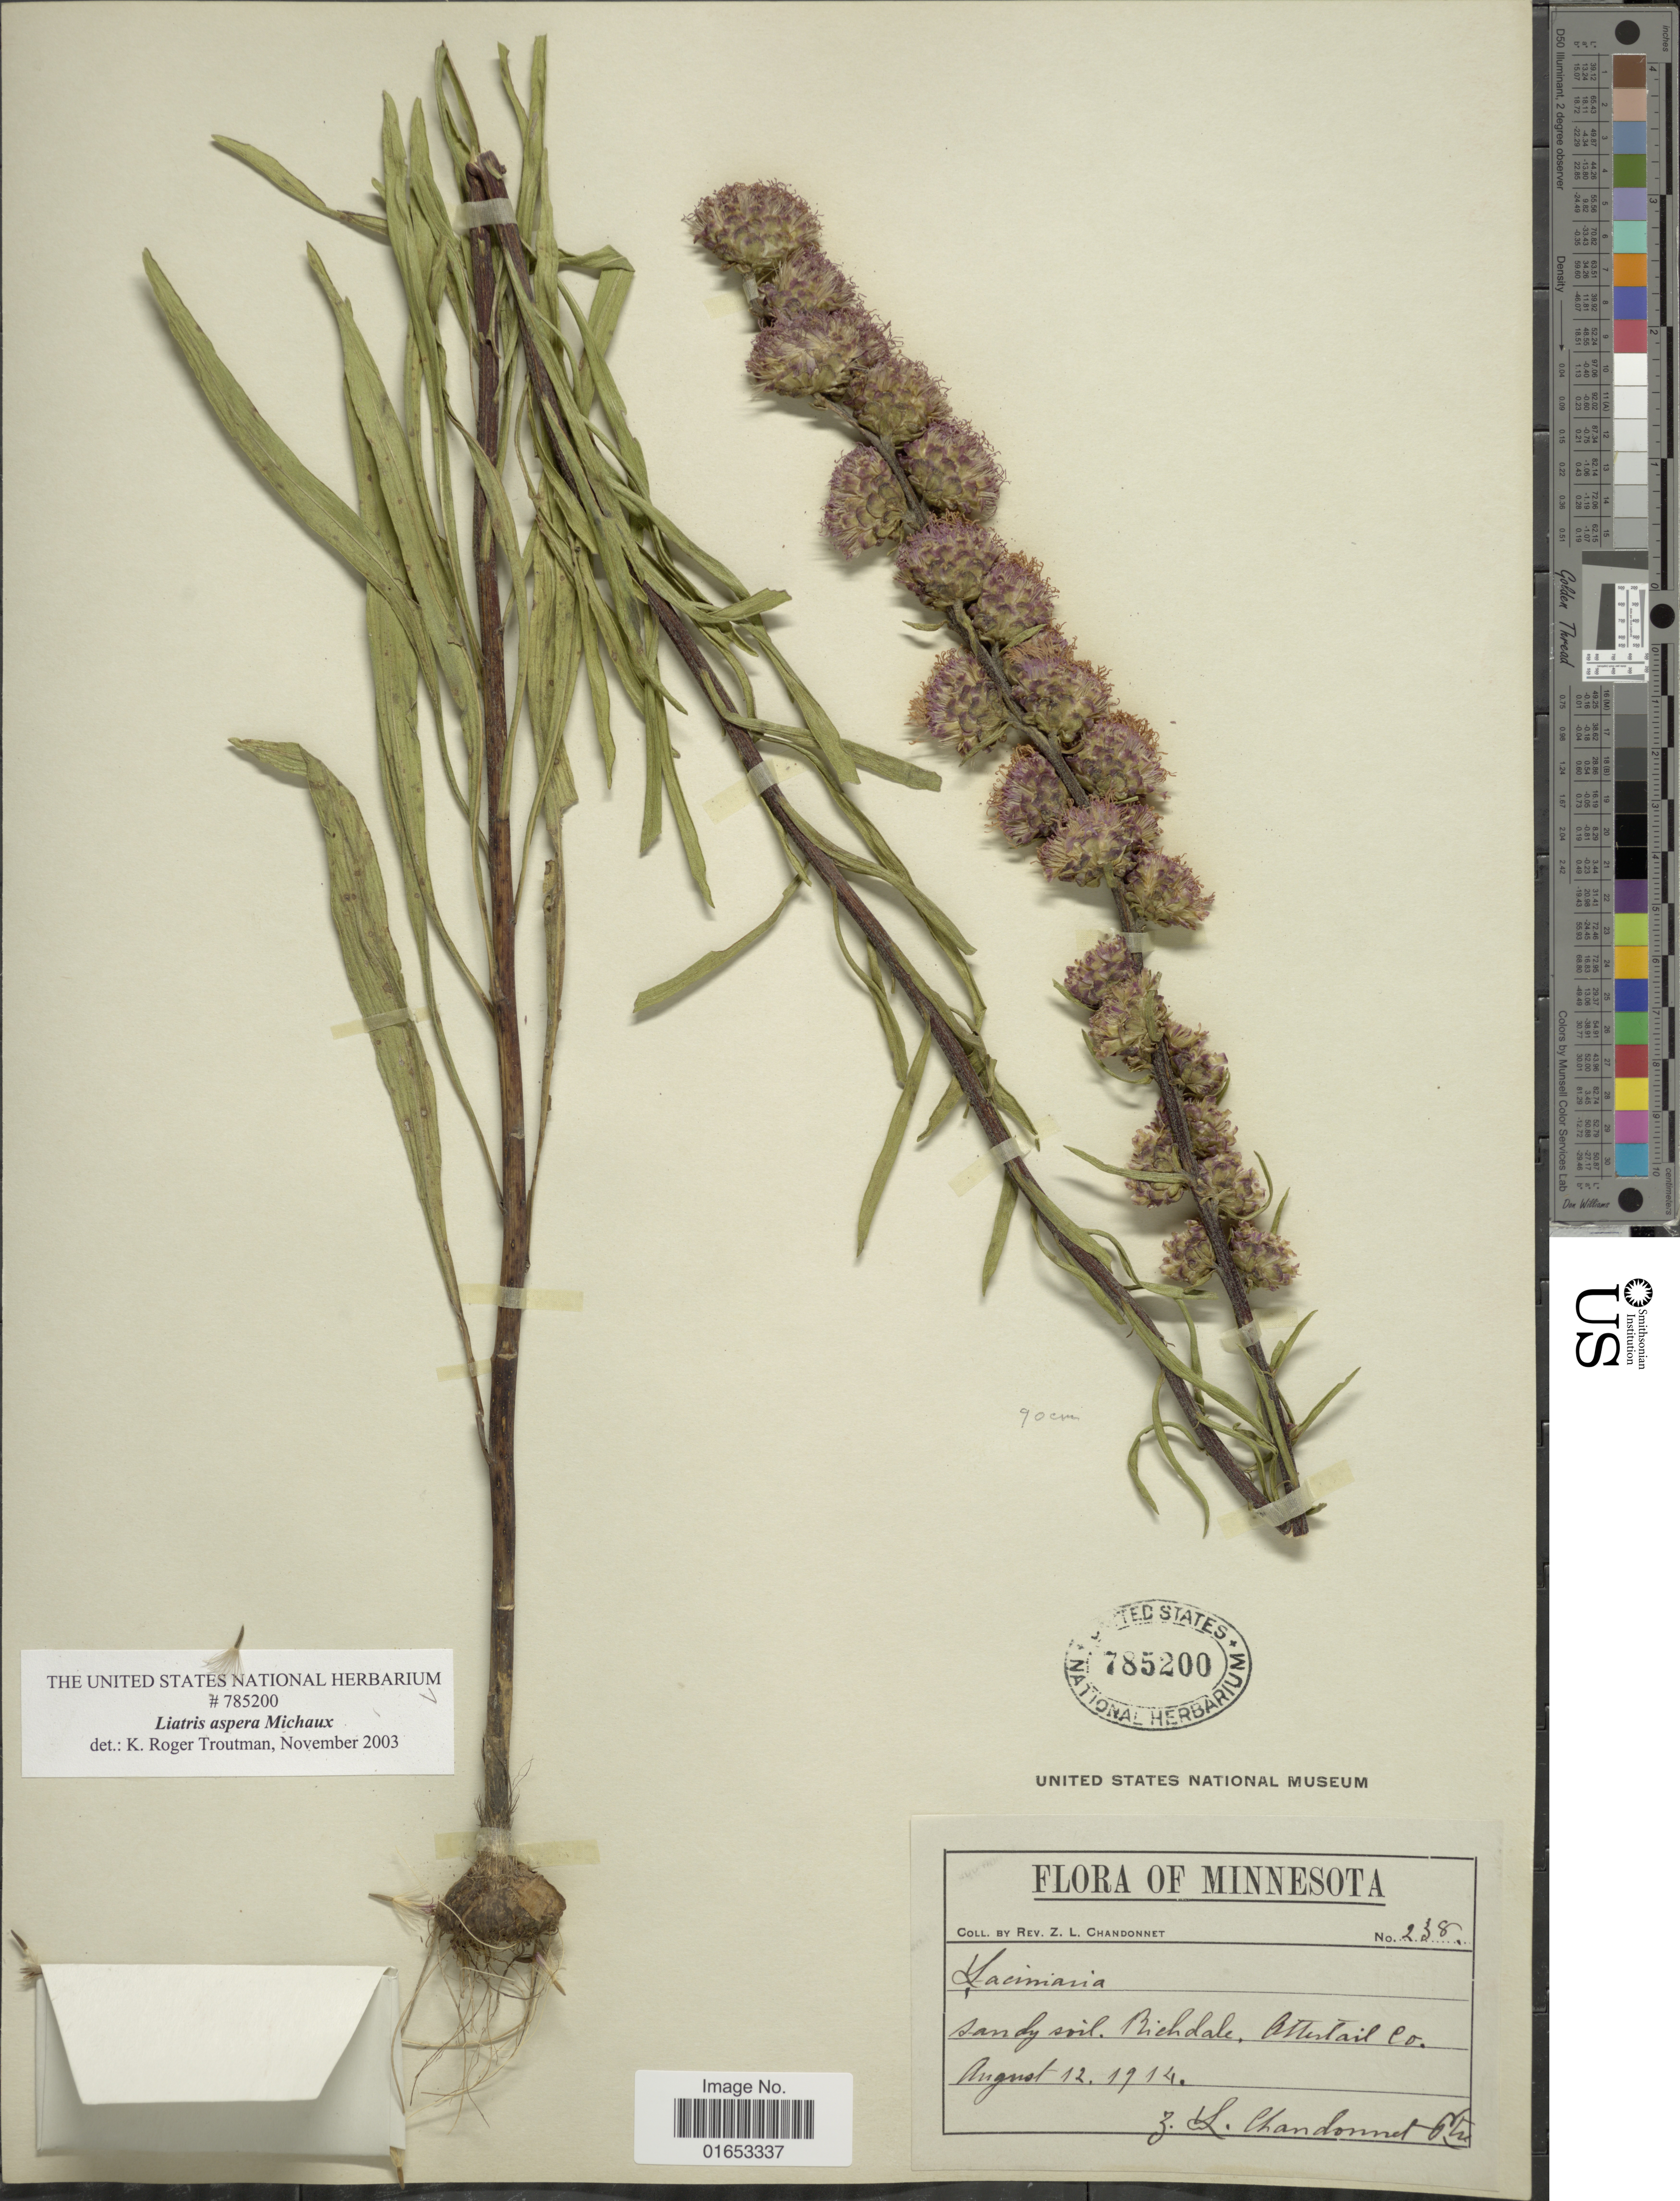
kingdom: Plantae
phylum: Tracheophyta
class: Magnoliopsida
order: Asterales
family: Asteraceae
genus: Liatris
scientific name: Liatris aspera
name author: Michx.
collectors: Z. Chandonnet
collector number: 238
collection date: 1914-08-12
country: United States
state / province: Minnesota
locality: Richdale, Otter tail Co.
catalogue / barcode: US 785200